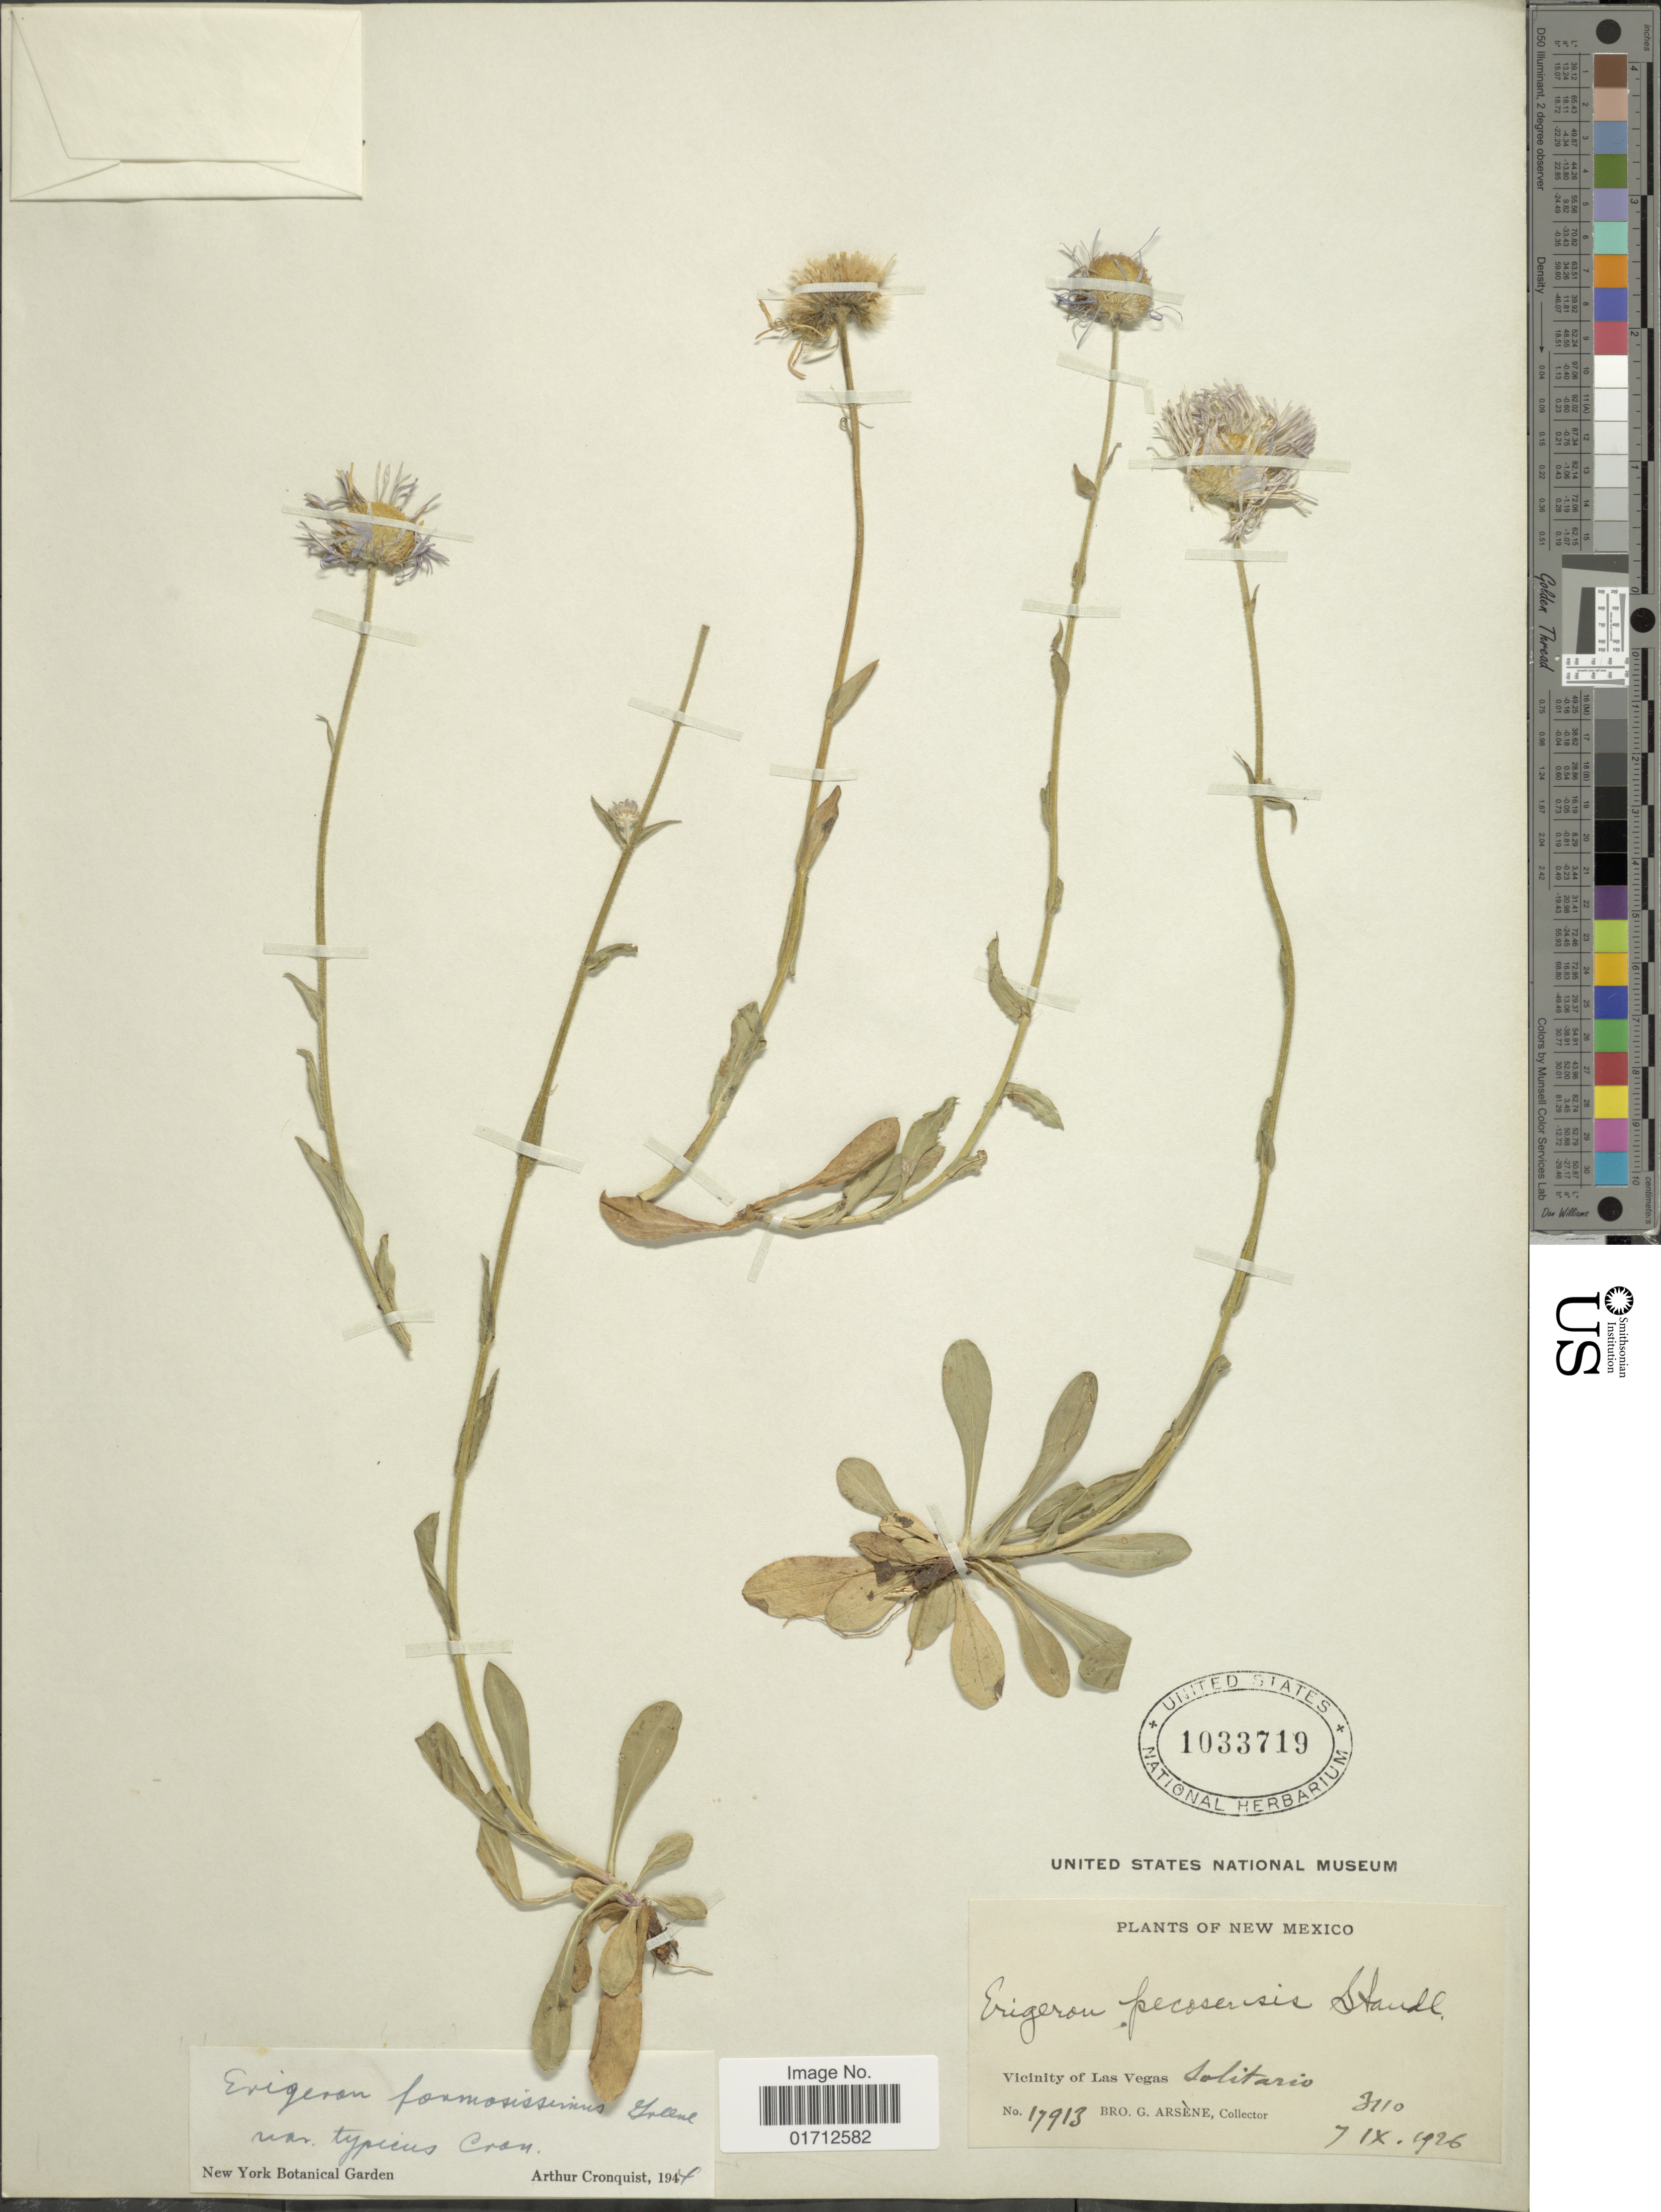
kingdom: Plantae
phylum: Tracheophyta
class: Magnoliopsida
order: Asterales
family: Asteraceae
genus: Erigeron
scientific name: Erigeron formosissimus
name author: Greene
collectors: Bro. G. Arsène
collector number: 17913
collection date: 1926-09-07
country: United States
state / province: New Mexico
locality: Vicinity of Las Vegas, Salitario.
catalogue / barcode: US 1033719